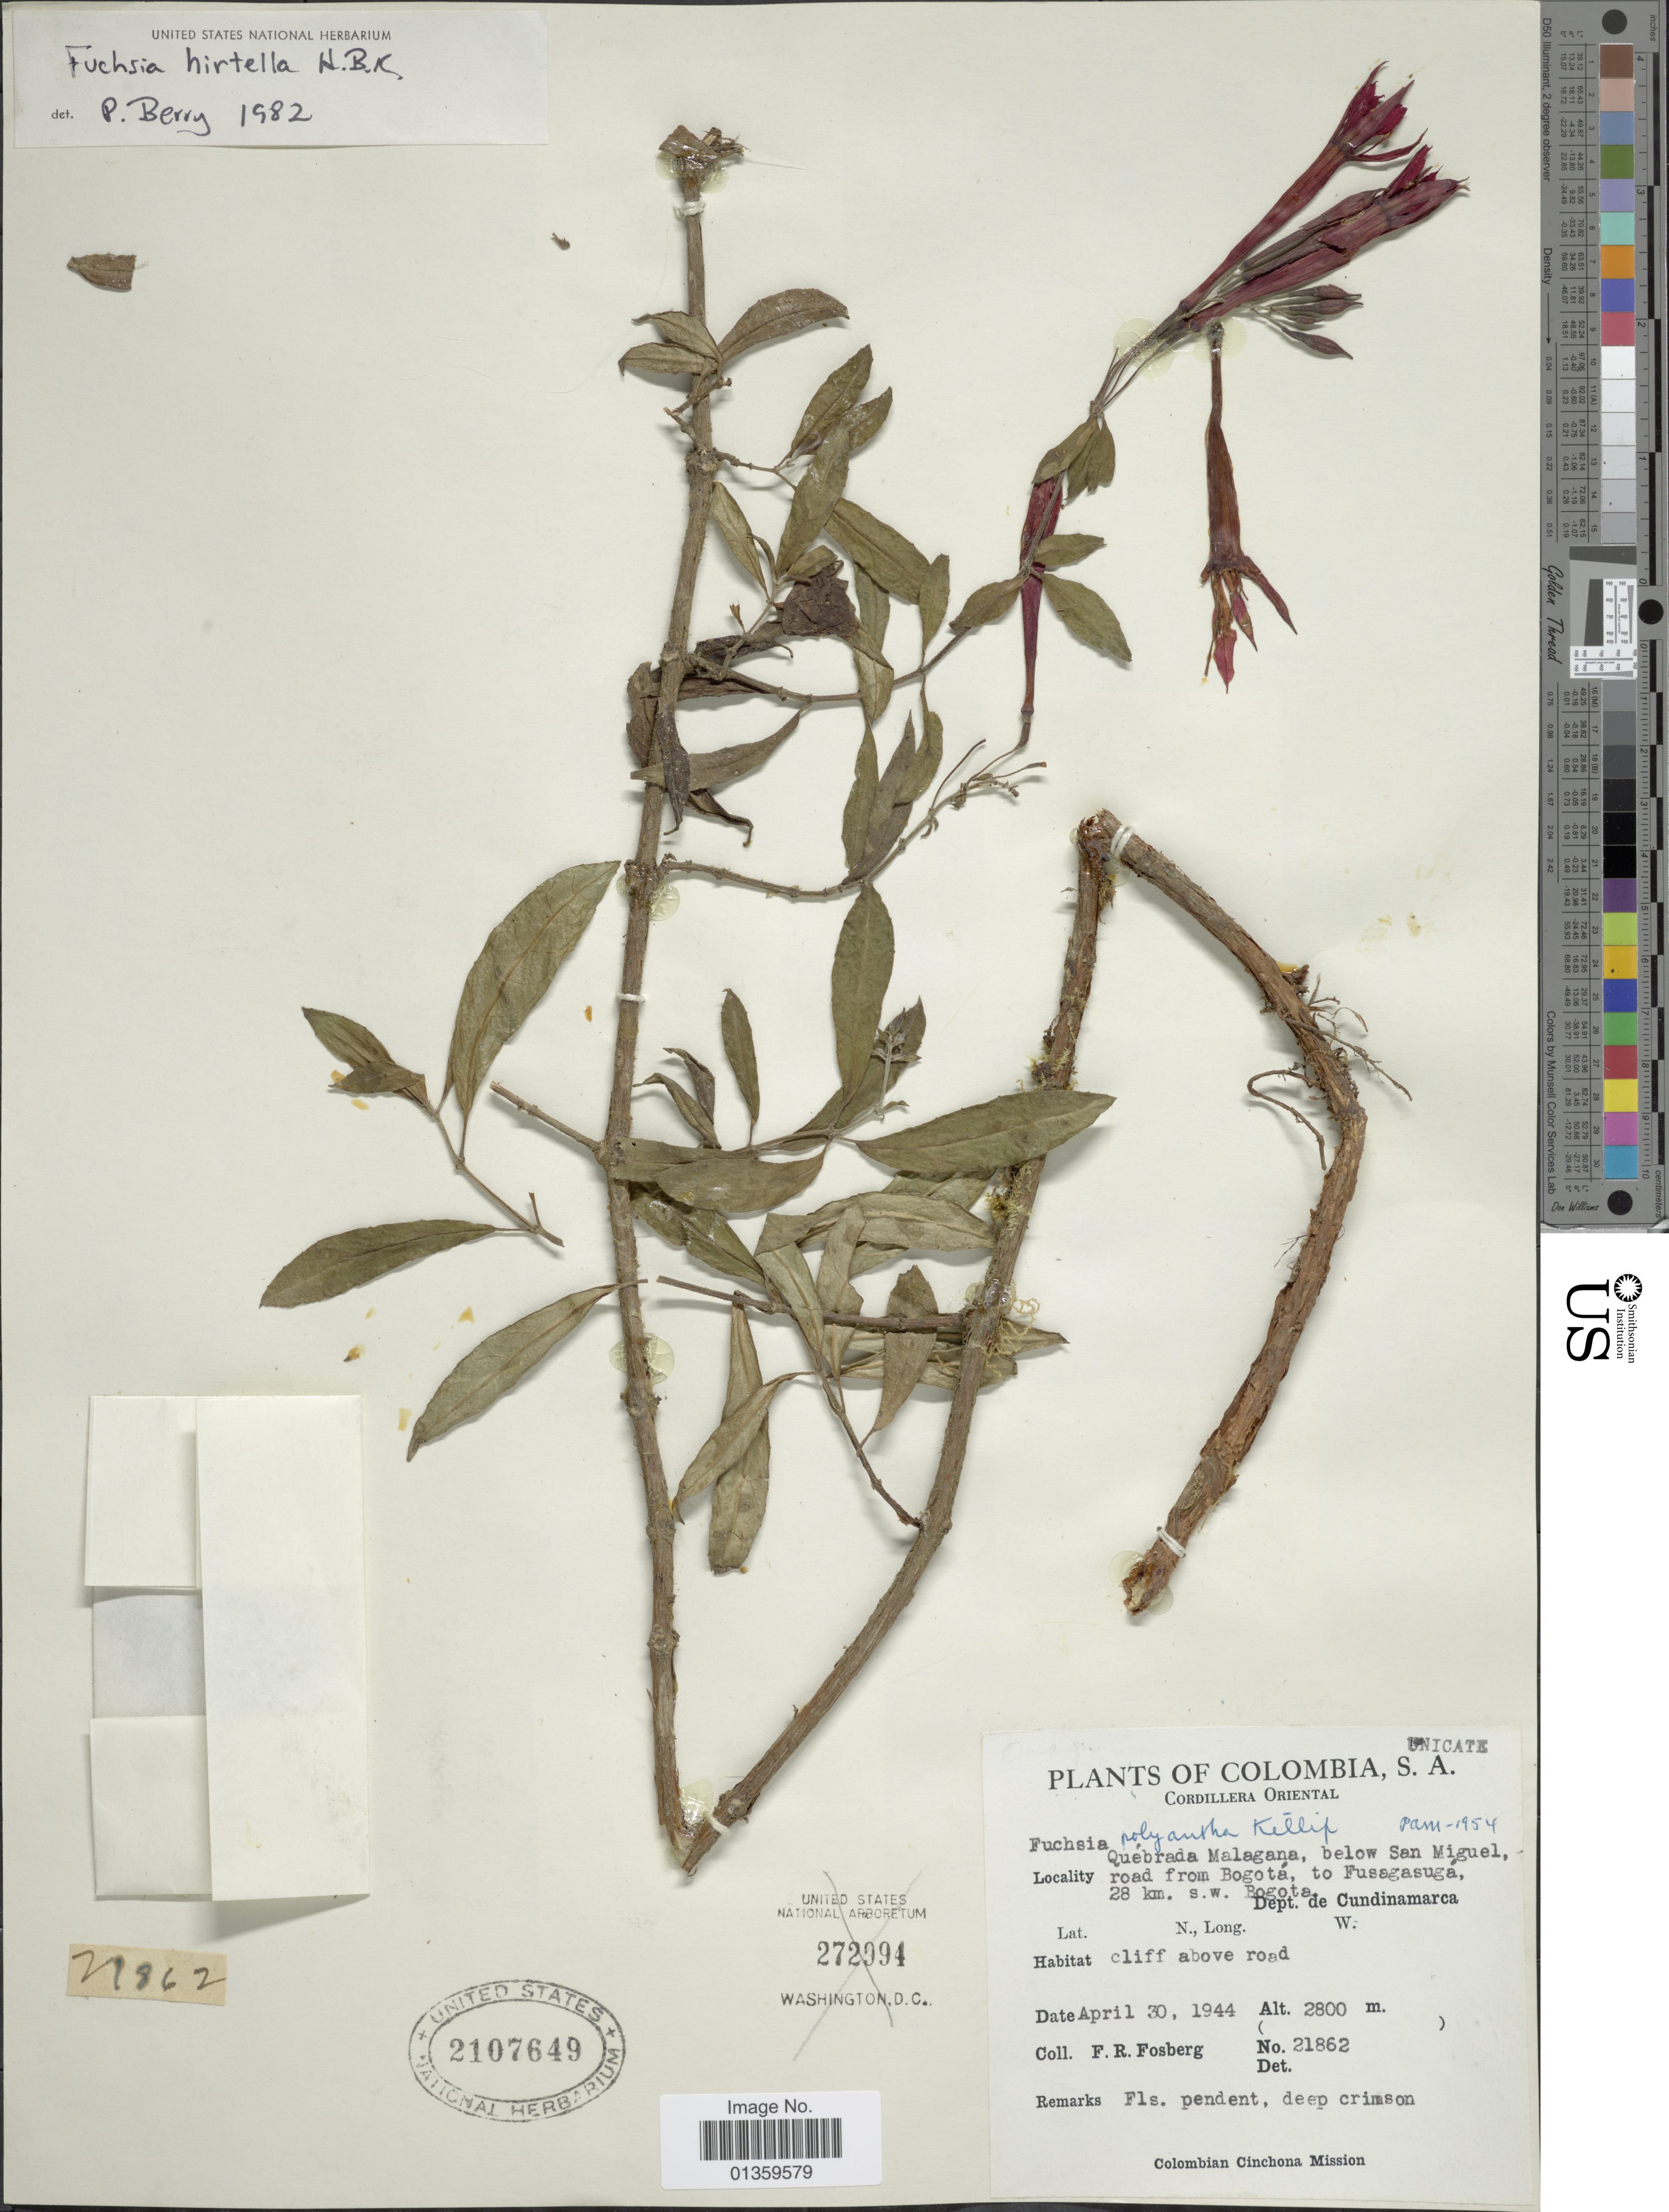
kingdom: Plantae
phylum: Tracheophyta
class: Magnoliopsida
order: Myrtales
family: Onagraceae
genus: Fuchsia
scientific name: Fuchsia hirtella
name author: Kunth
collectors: F. R. Fosberg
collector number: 21862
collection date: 1944-04-30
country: Colombia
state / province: Cundinamarca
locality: Cordillera Oriental. Quebrada Malagnana, below San Miguel, road from Bogotá, To Fusagasuga, 28 km. s.w. Bogota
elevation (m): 2800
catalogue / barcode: US 2107649